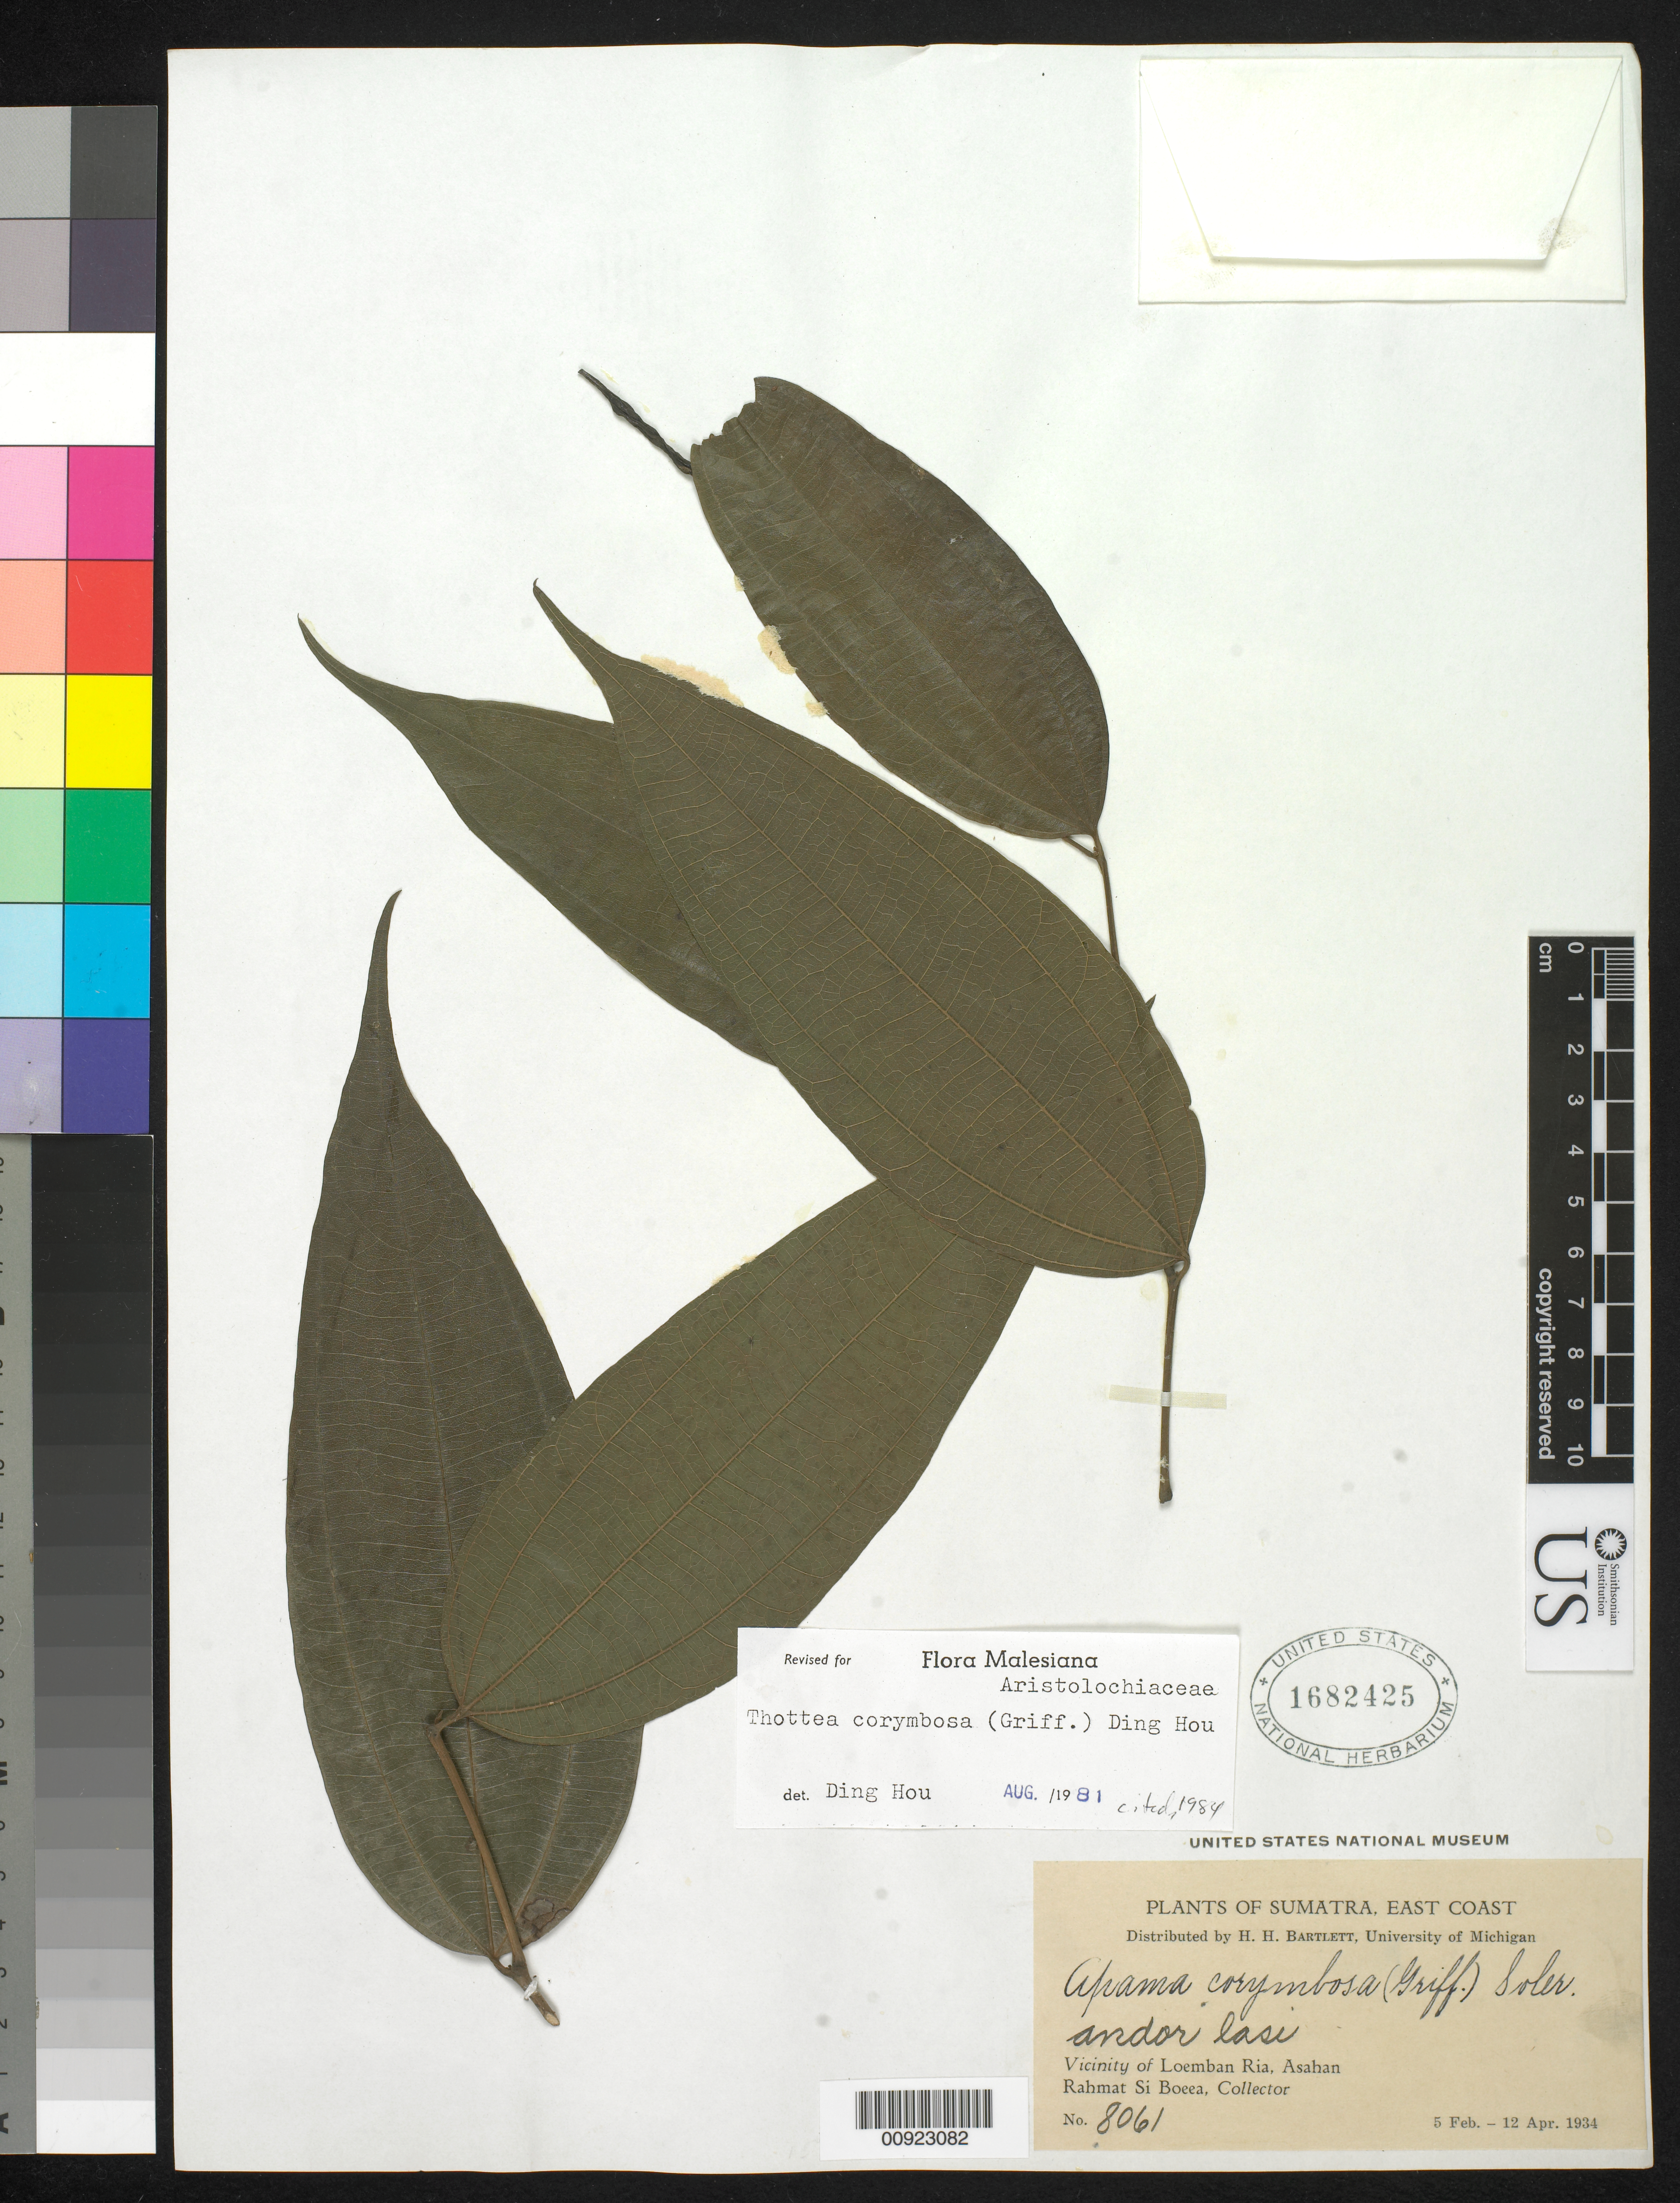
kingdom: Plantae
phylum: Tracheophyta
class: Magnoliopsida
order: Piperales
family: Aristolochiaceae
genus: Thottea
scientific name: Thottea corymbosa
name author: (Griff.) Ding Hou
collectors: Rahmat Si Boeea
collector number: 8061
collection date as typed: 05 Feb 1934 to 12 Apr 1934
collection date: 1934-02-05/1934-04-12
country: Indonesia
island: Sumatra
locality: East Coast; Vicinity of Loemban Ria, Asahan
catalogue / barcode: US 1680952